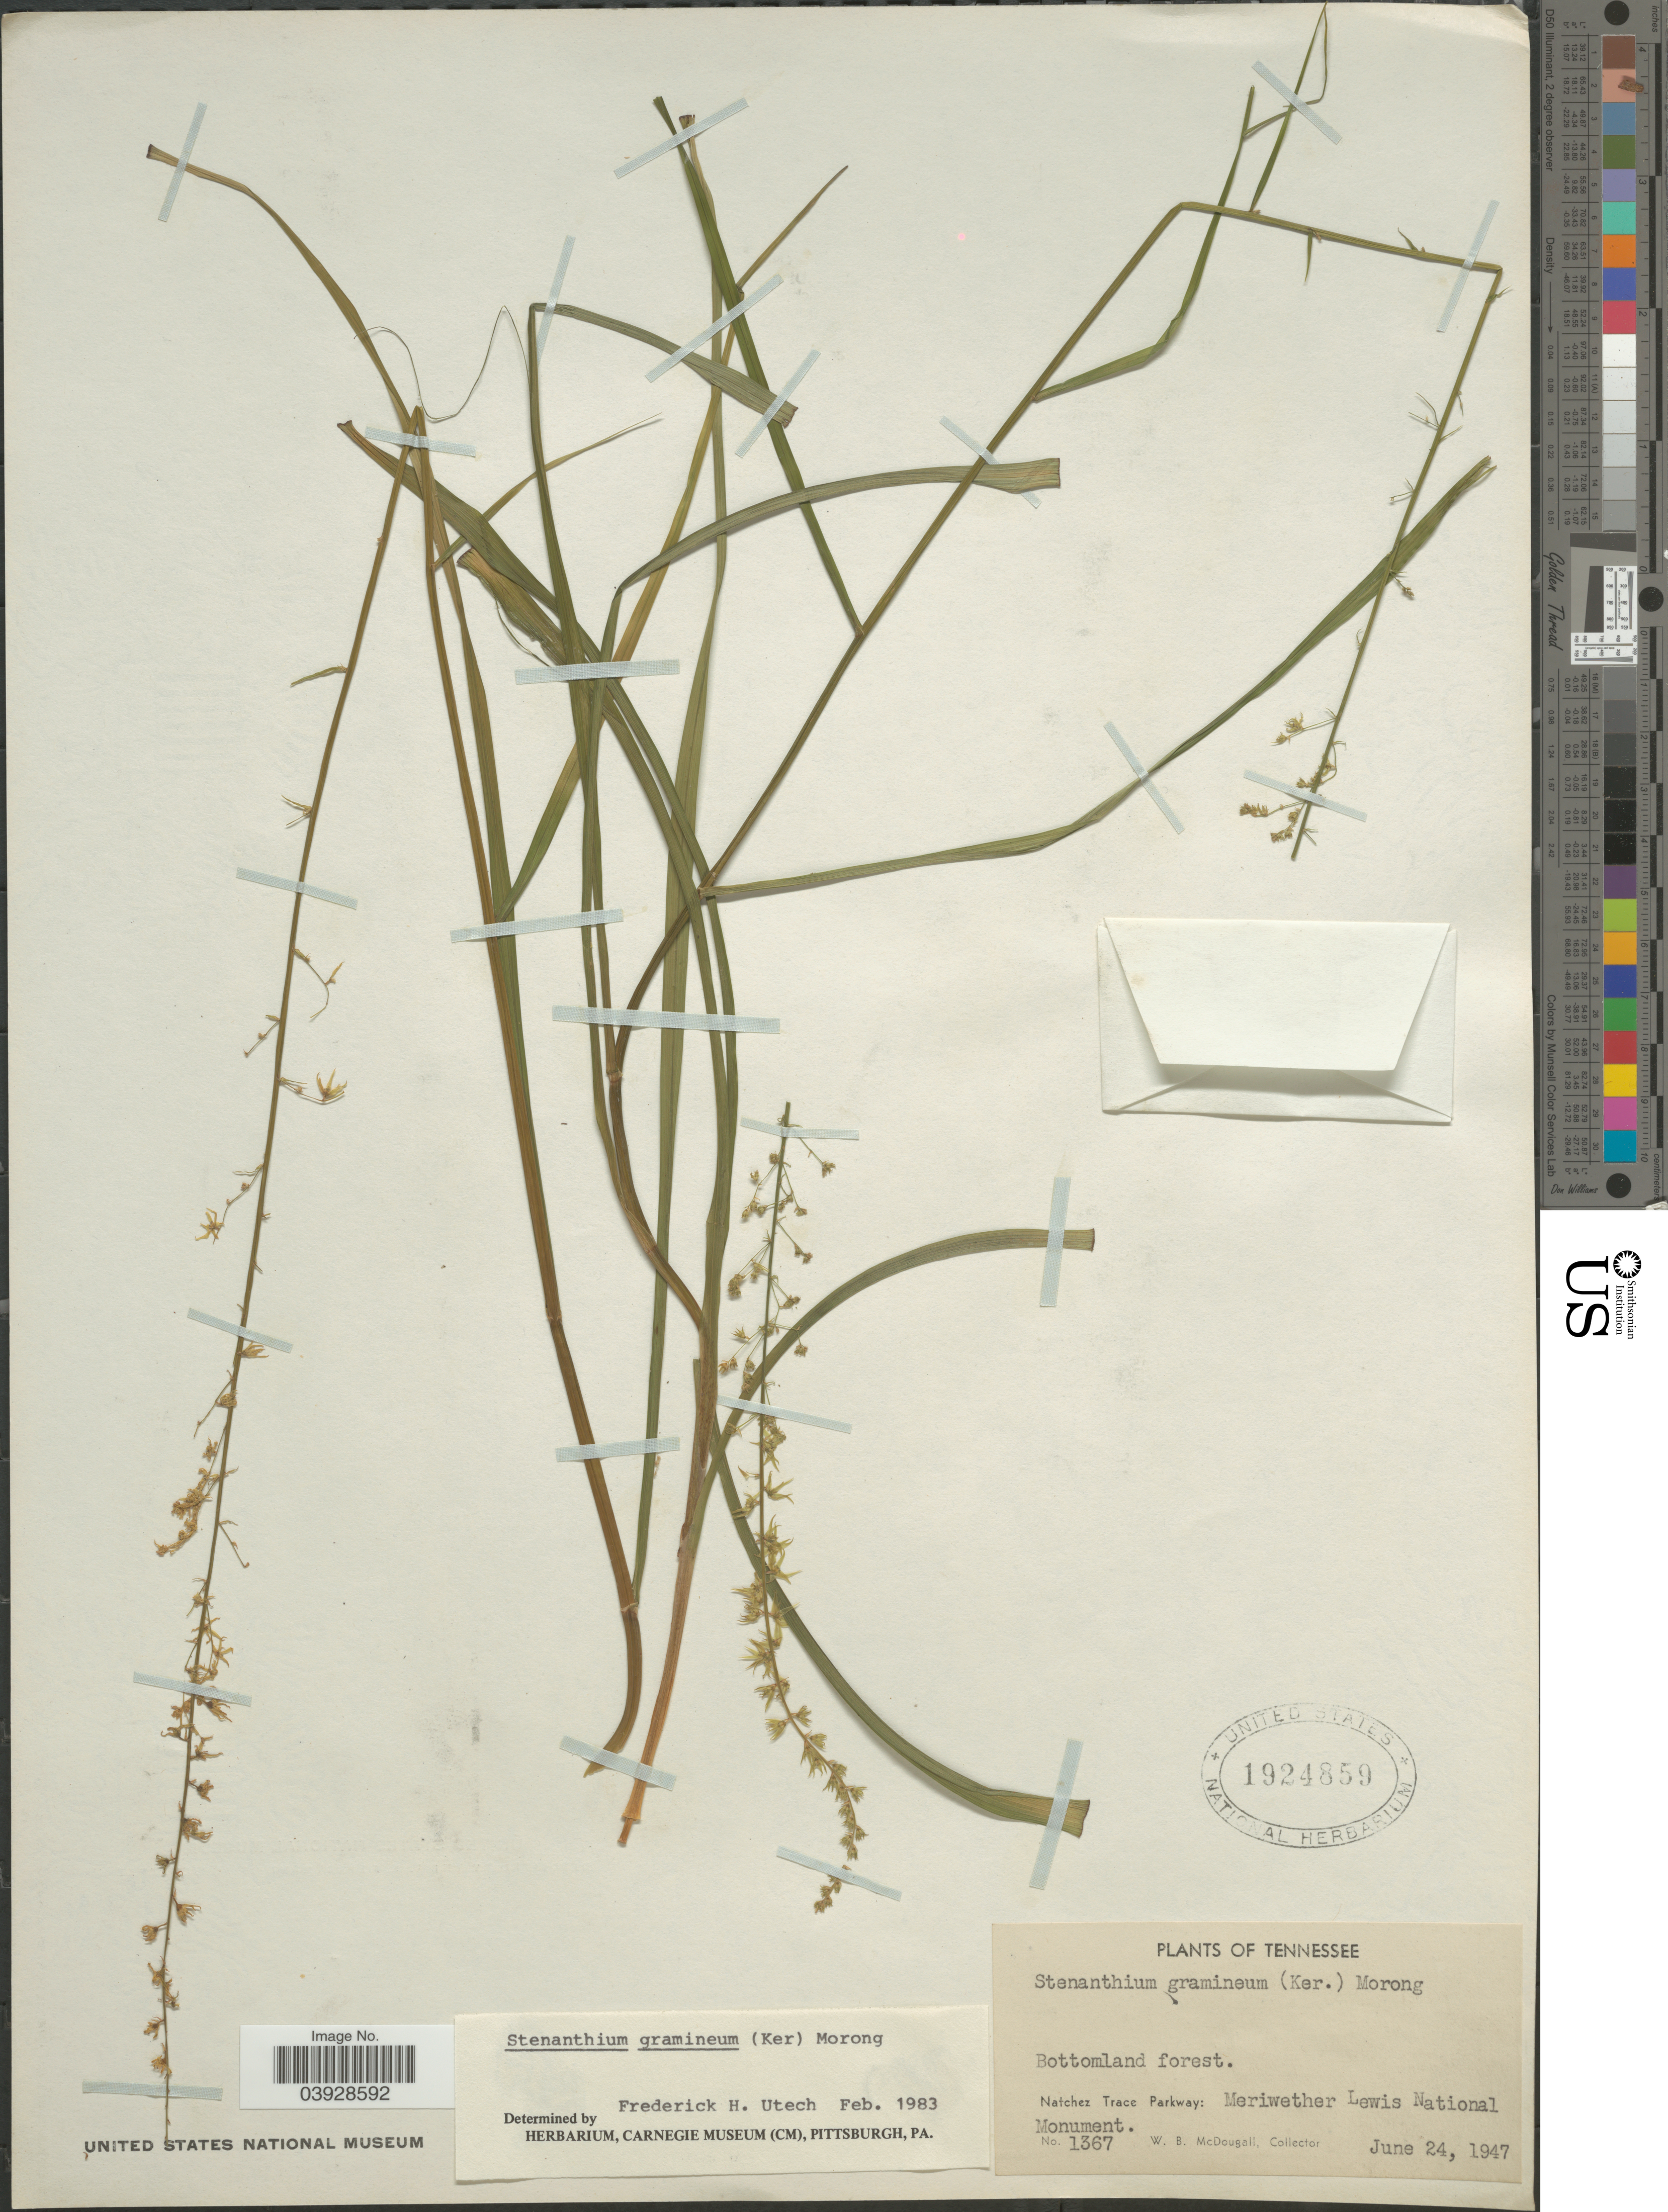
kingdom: Plantae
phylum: Tracheophyta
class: Liliopsida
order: Liliales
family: Melanthiaceae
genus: Stenanthium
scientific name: Stenanthium gramineum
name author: (Ker Gawl.) Morong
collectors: W. B. McDougall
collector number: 1367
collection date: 1947-06-24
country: United States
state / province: Tennessee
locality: Natchez Trace Parkway: Meriwether Lewis National Monument.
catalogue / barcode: US 1924859